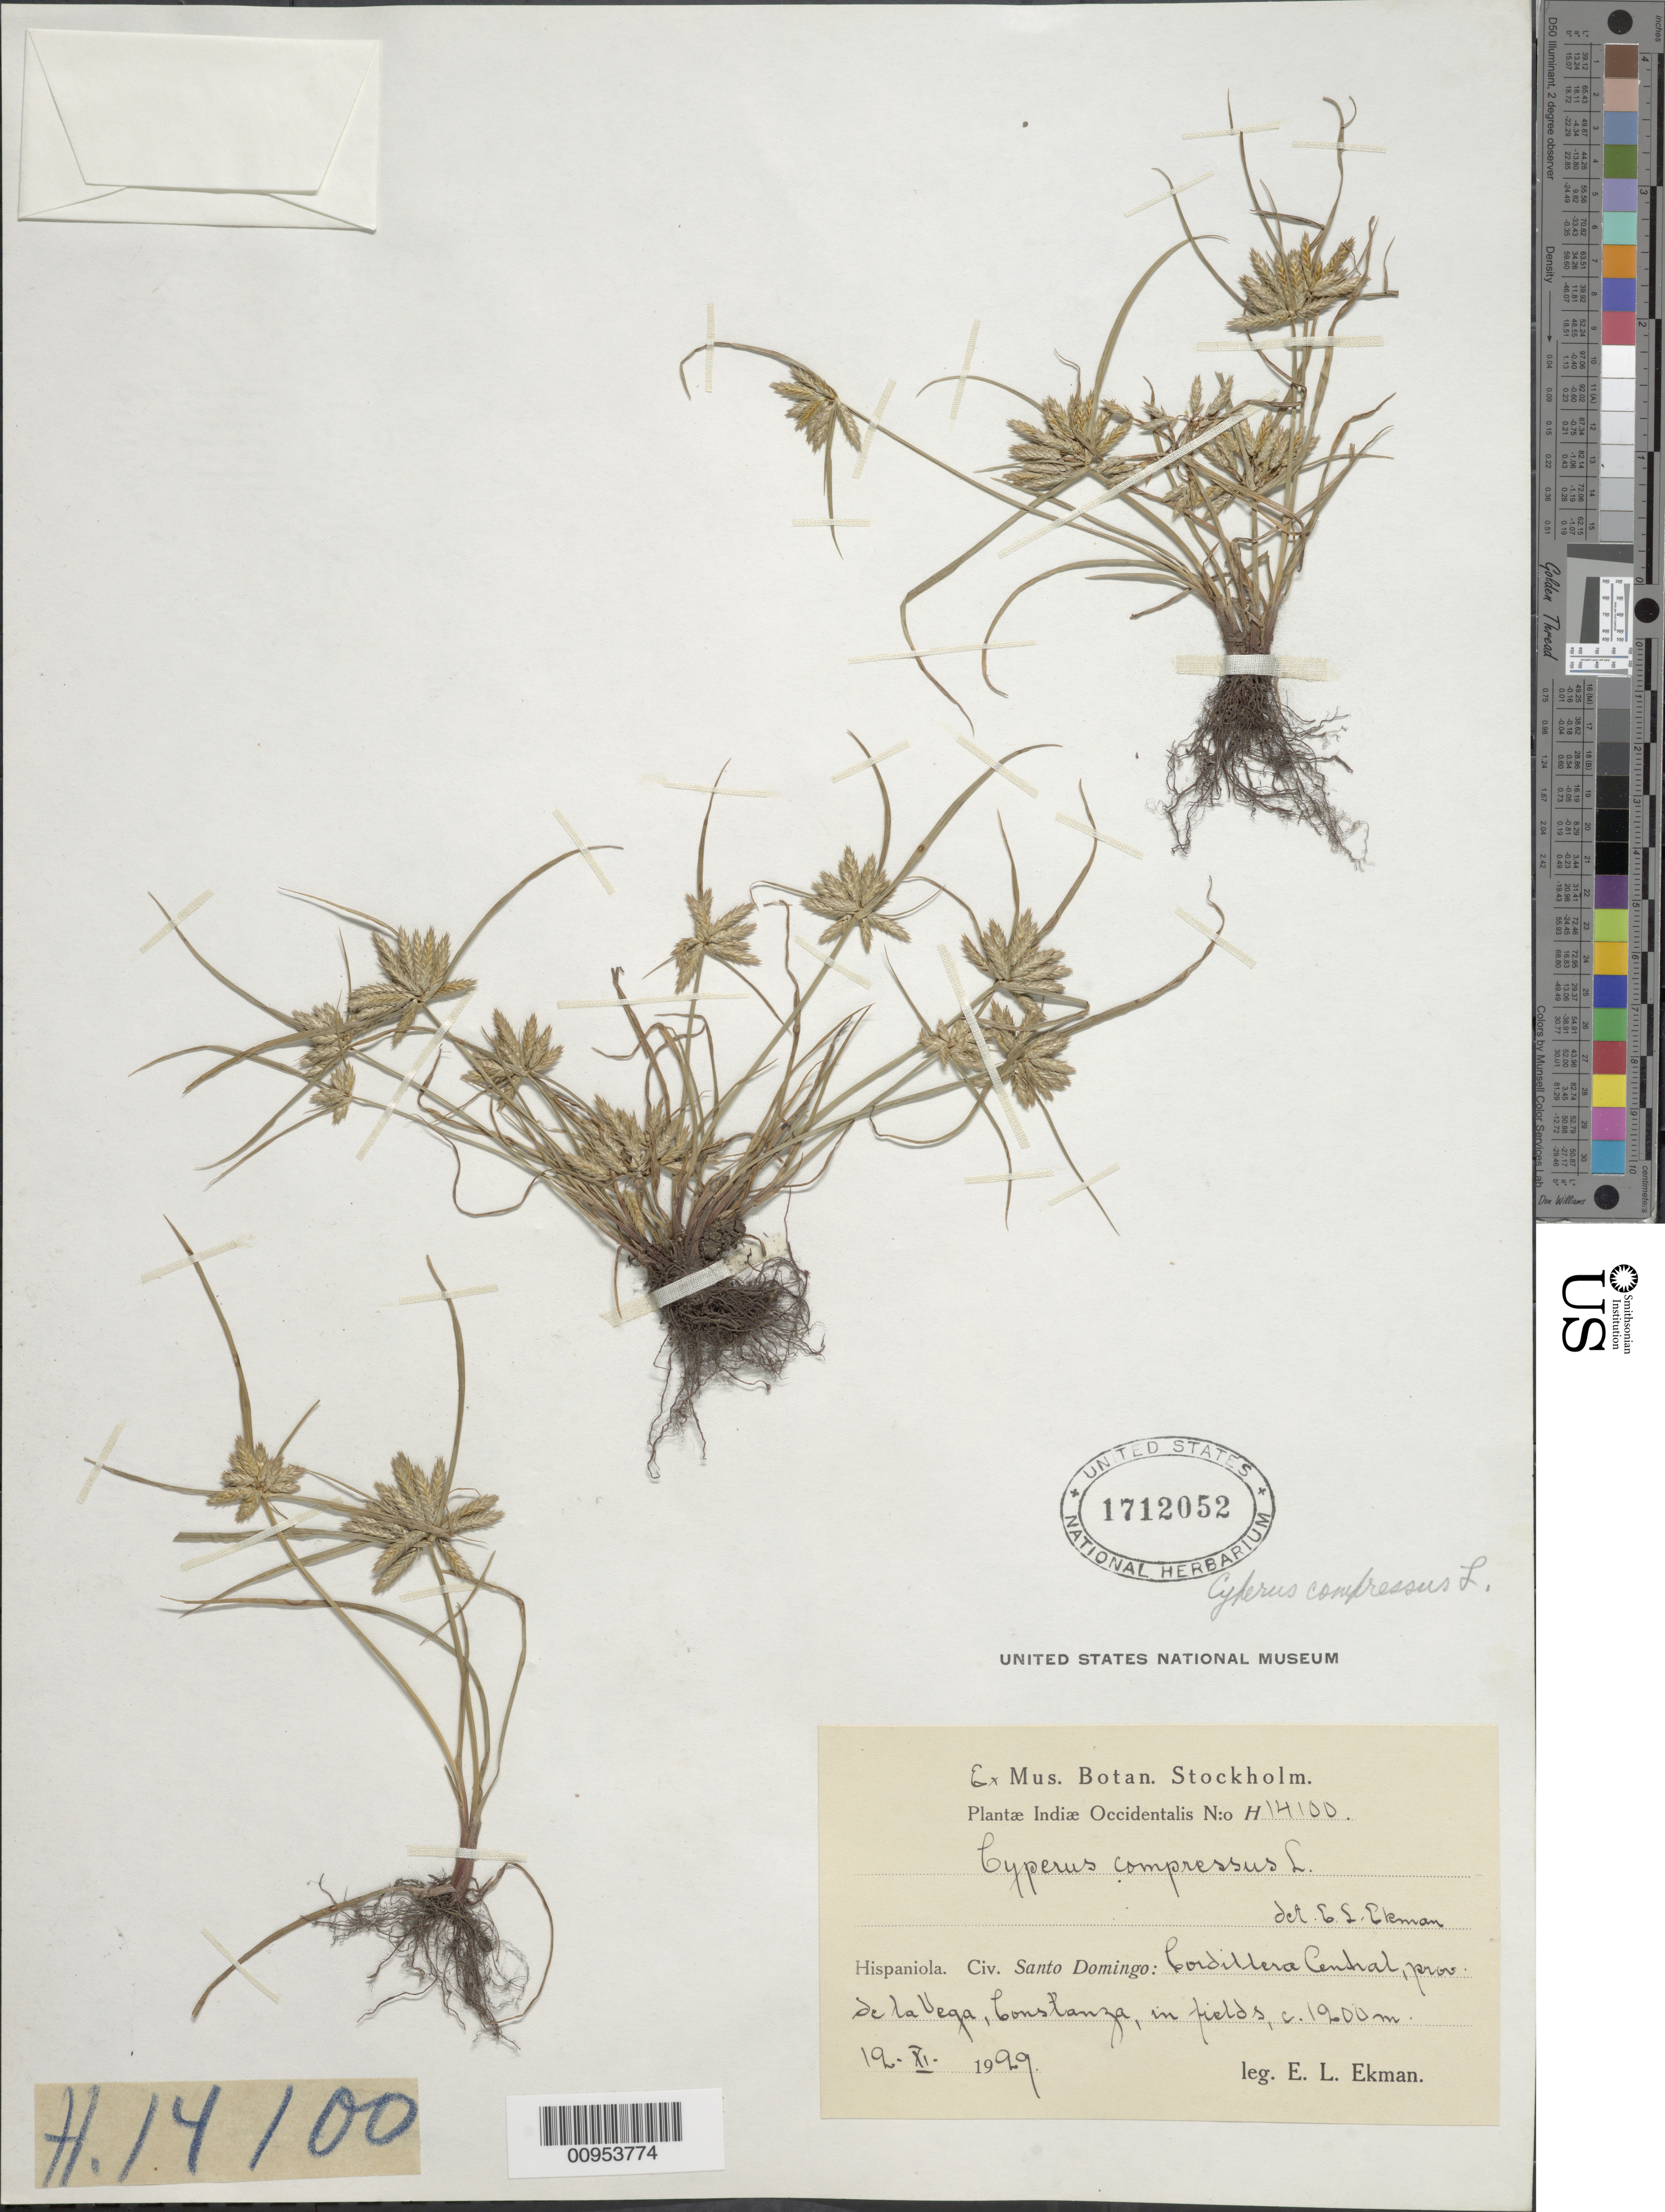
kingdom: Plantae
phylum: Tracheophyta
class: Liliopsida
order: Poales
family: Cyperaceae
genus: Cyperus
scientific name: Cyperus compressus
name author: L.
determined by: Ekman, E. L.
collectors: E. L. Ekman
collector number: H 14100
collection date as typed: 12 Nov 1929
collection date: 1929-11-12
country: Dominican Republic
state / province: La Vega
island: Hispaniola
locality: Cordillera Central, Constanza, fields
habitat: In fields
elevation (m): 1200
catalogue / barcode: US 1712052